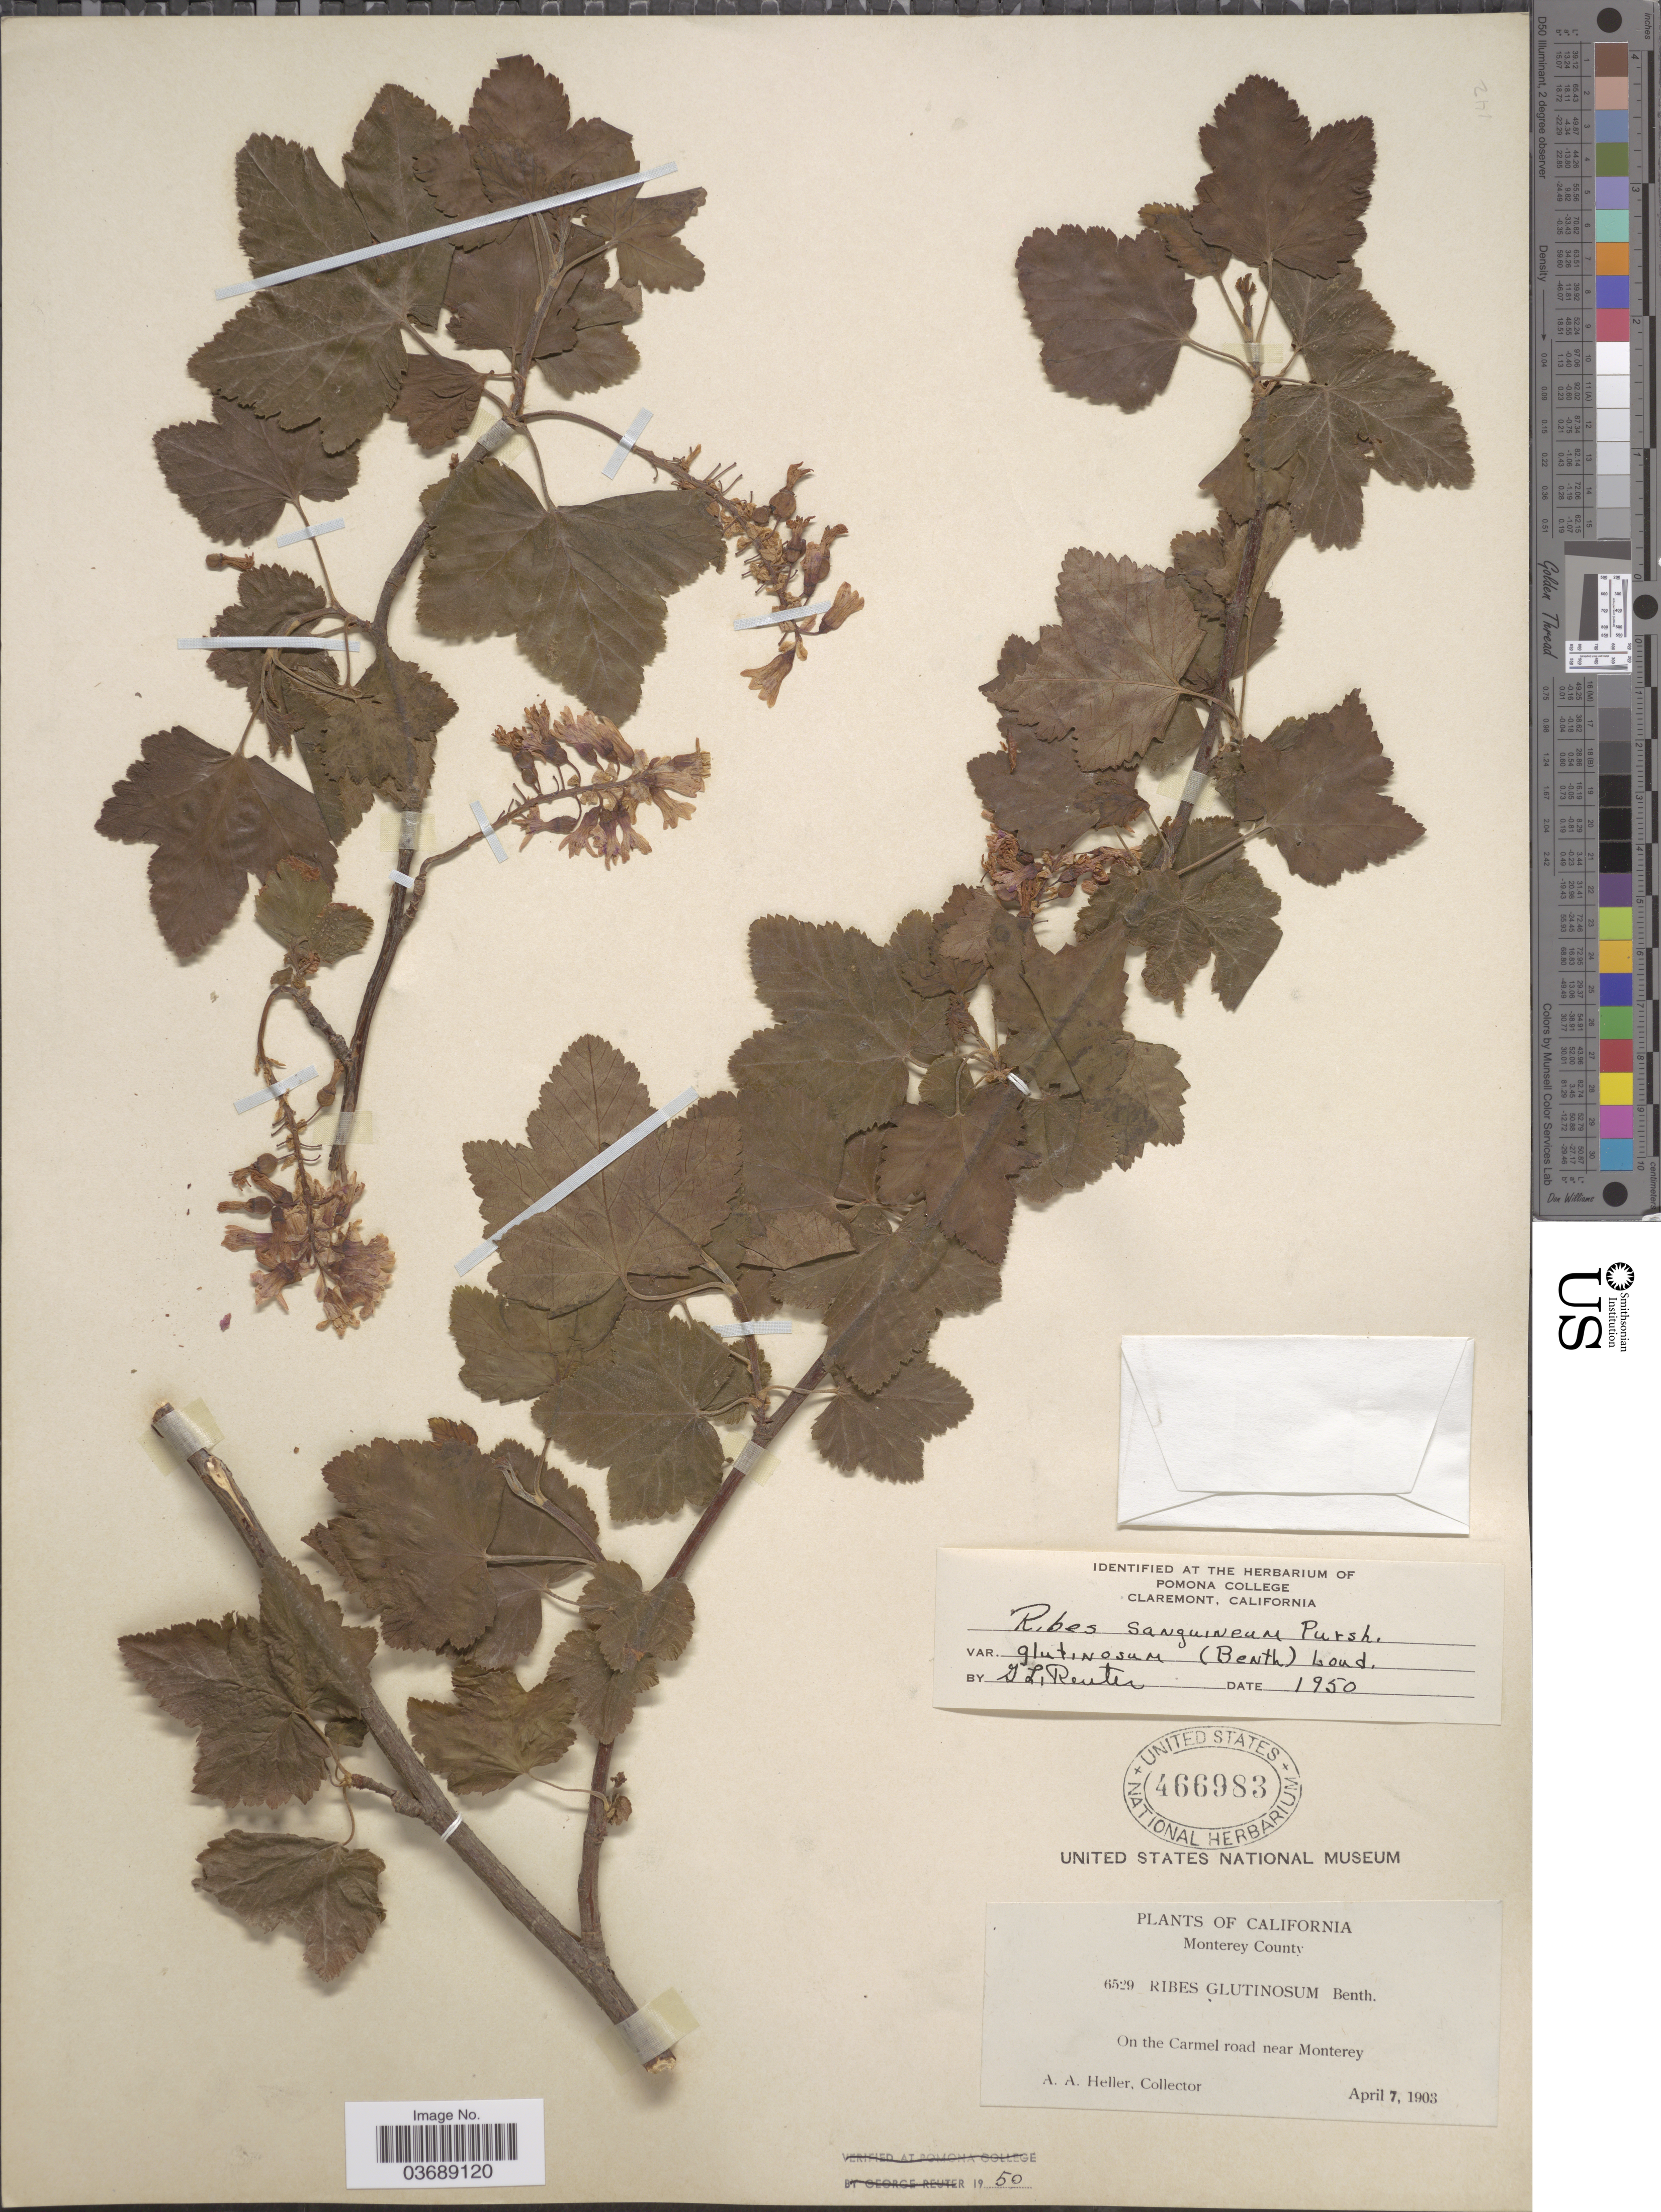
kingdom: Plantae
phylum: Tracheophyta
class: Magnoliopsida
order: Saxifragales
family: Grossulariaceae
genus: Ribes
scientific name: Ribes sanguineum var. glutinosum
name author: (Benth.) Loudon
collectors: A. A. Heller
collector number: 6529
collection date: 1903-04-07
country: United States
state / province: California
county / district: Monterey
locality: Monterey County. On the Carmel road near Monterey.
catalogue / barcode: US 466983